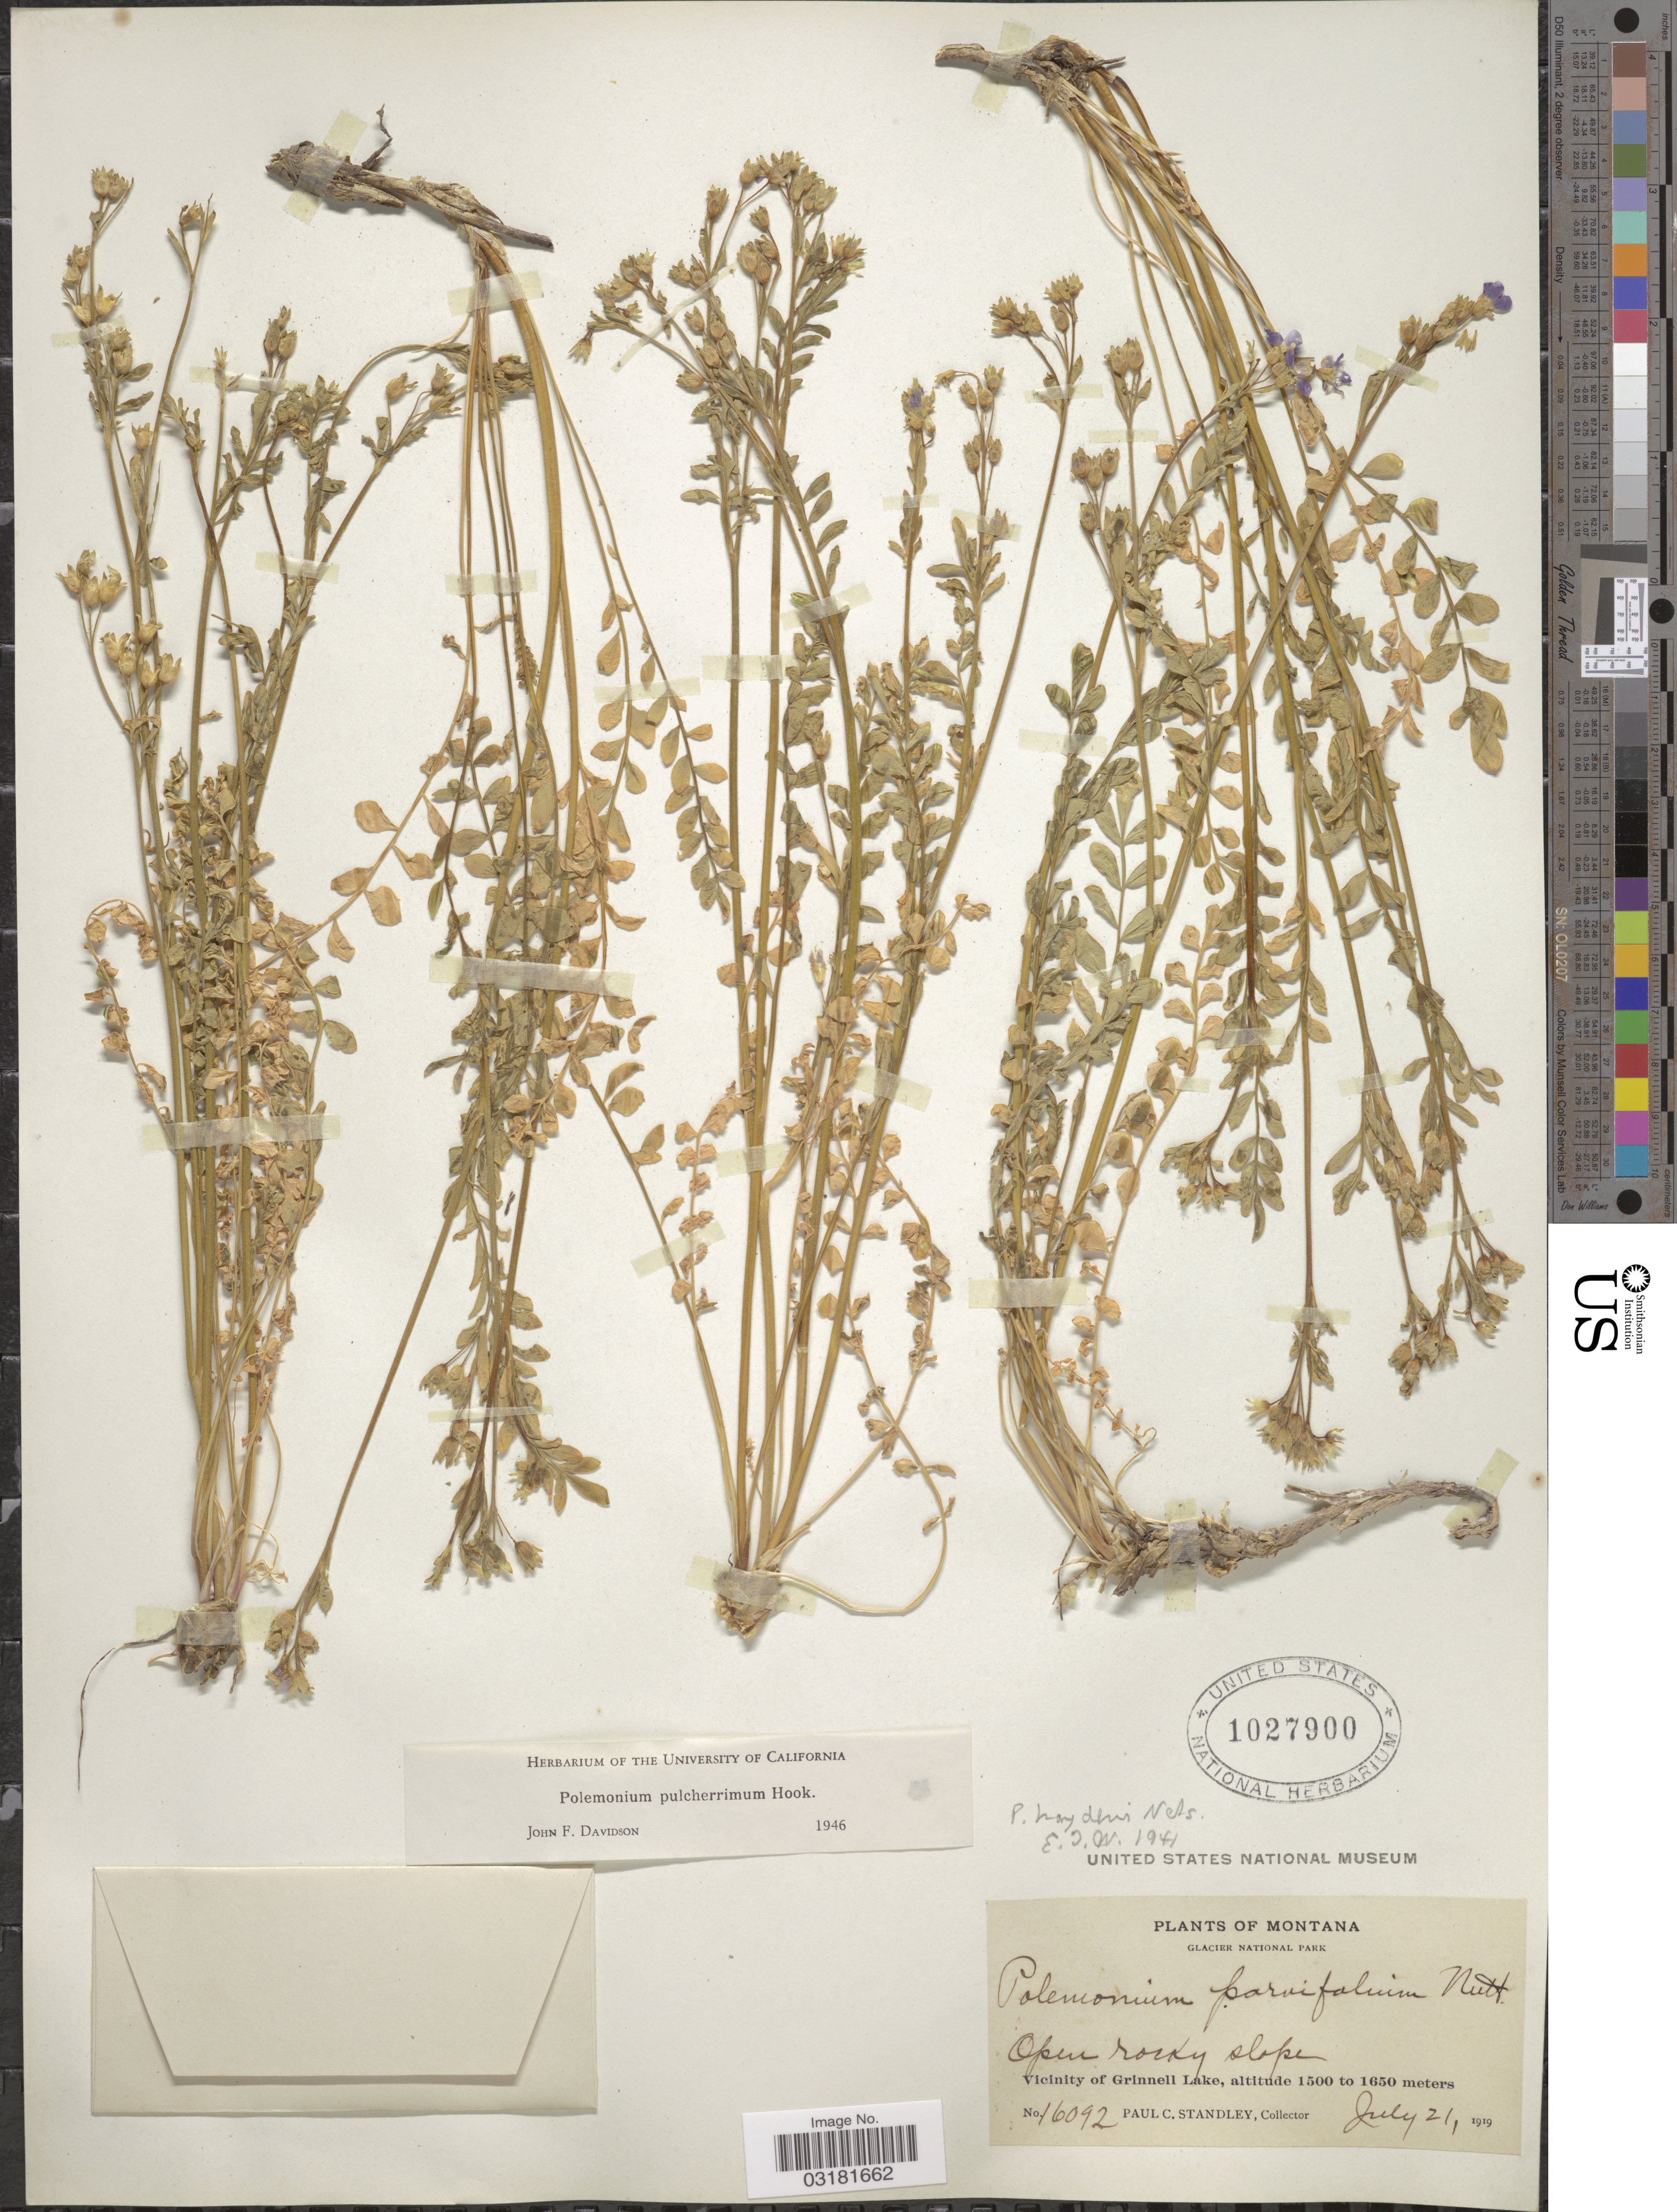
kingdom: Plantae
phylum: Tracheophyta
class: Magnoliopsida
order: Ericales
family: Polemoniaceae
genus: Polemonium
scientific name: Polemonium pulcherrimum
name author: Hook.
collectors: P. C. Standley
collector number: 16092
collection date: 1919-07-21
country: United States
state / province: Montana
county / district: Glacier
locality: Glacier National Park, Vicinity of Grinnell Lake.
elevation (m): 1500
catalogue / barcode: US 1027900